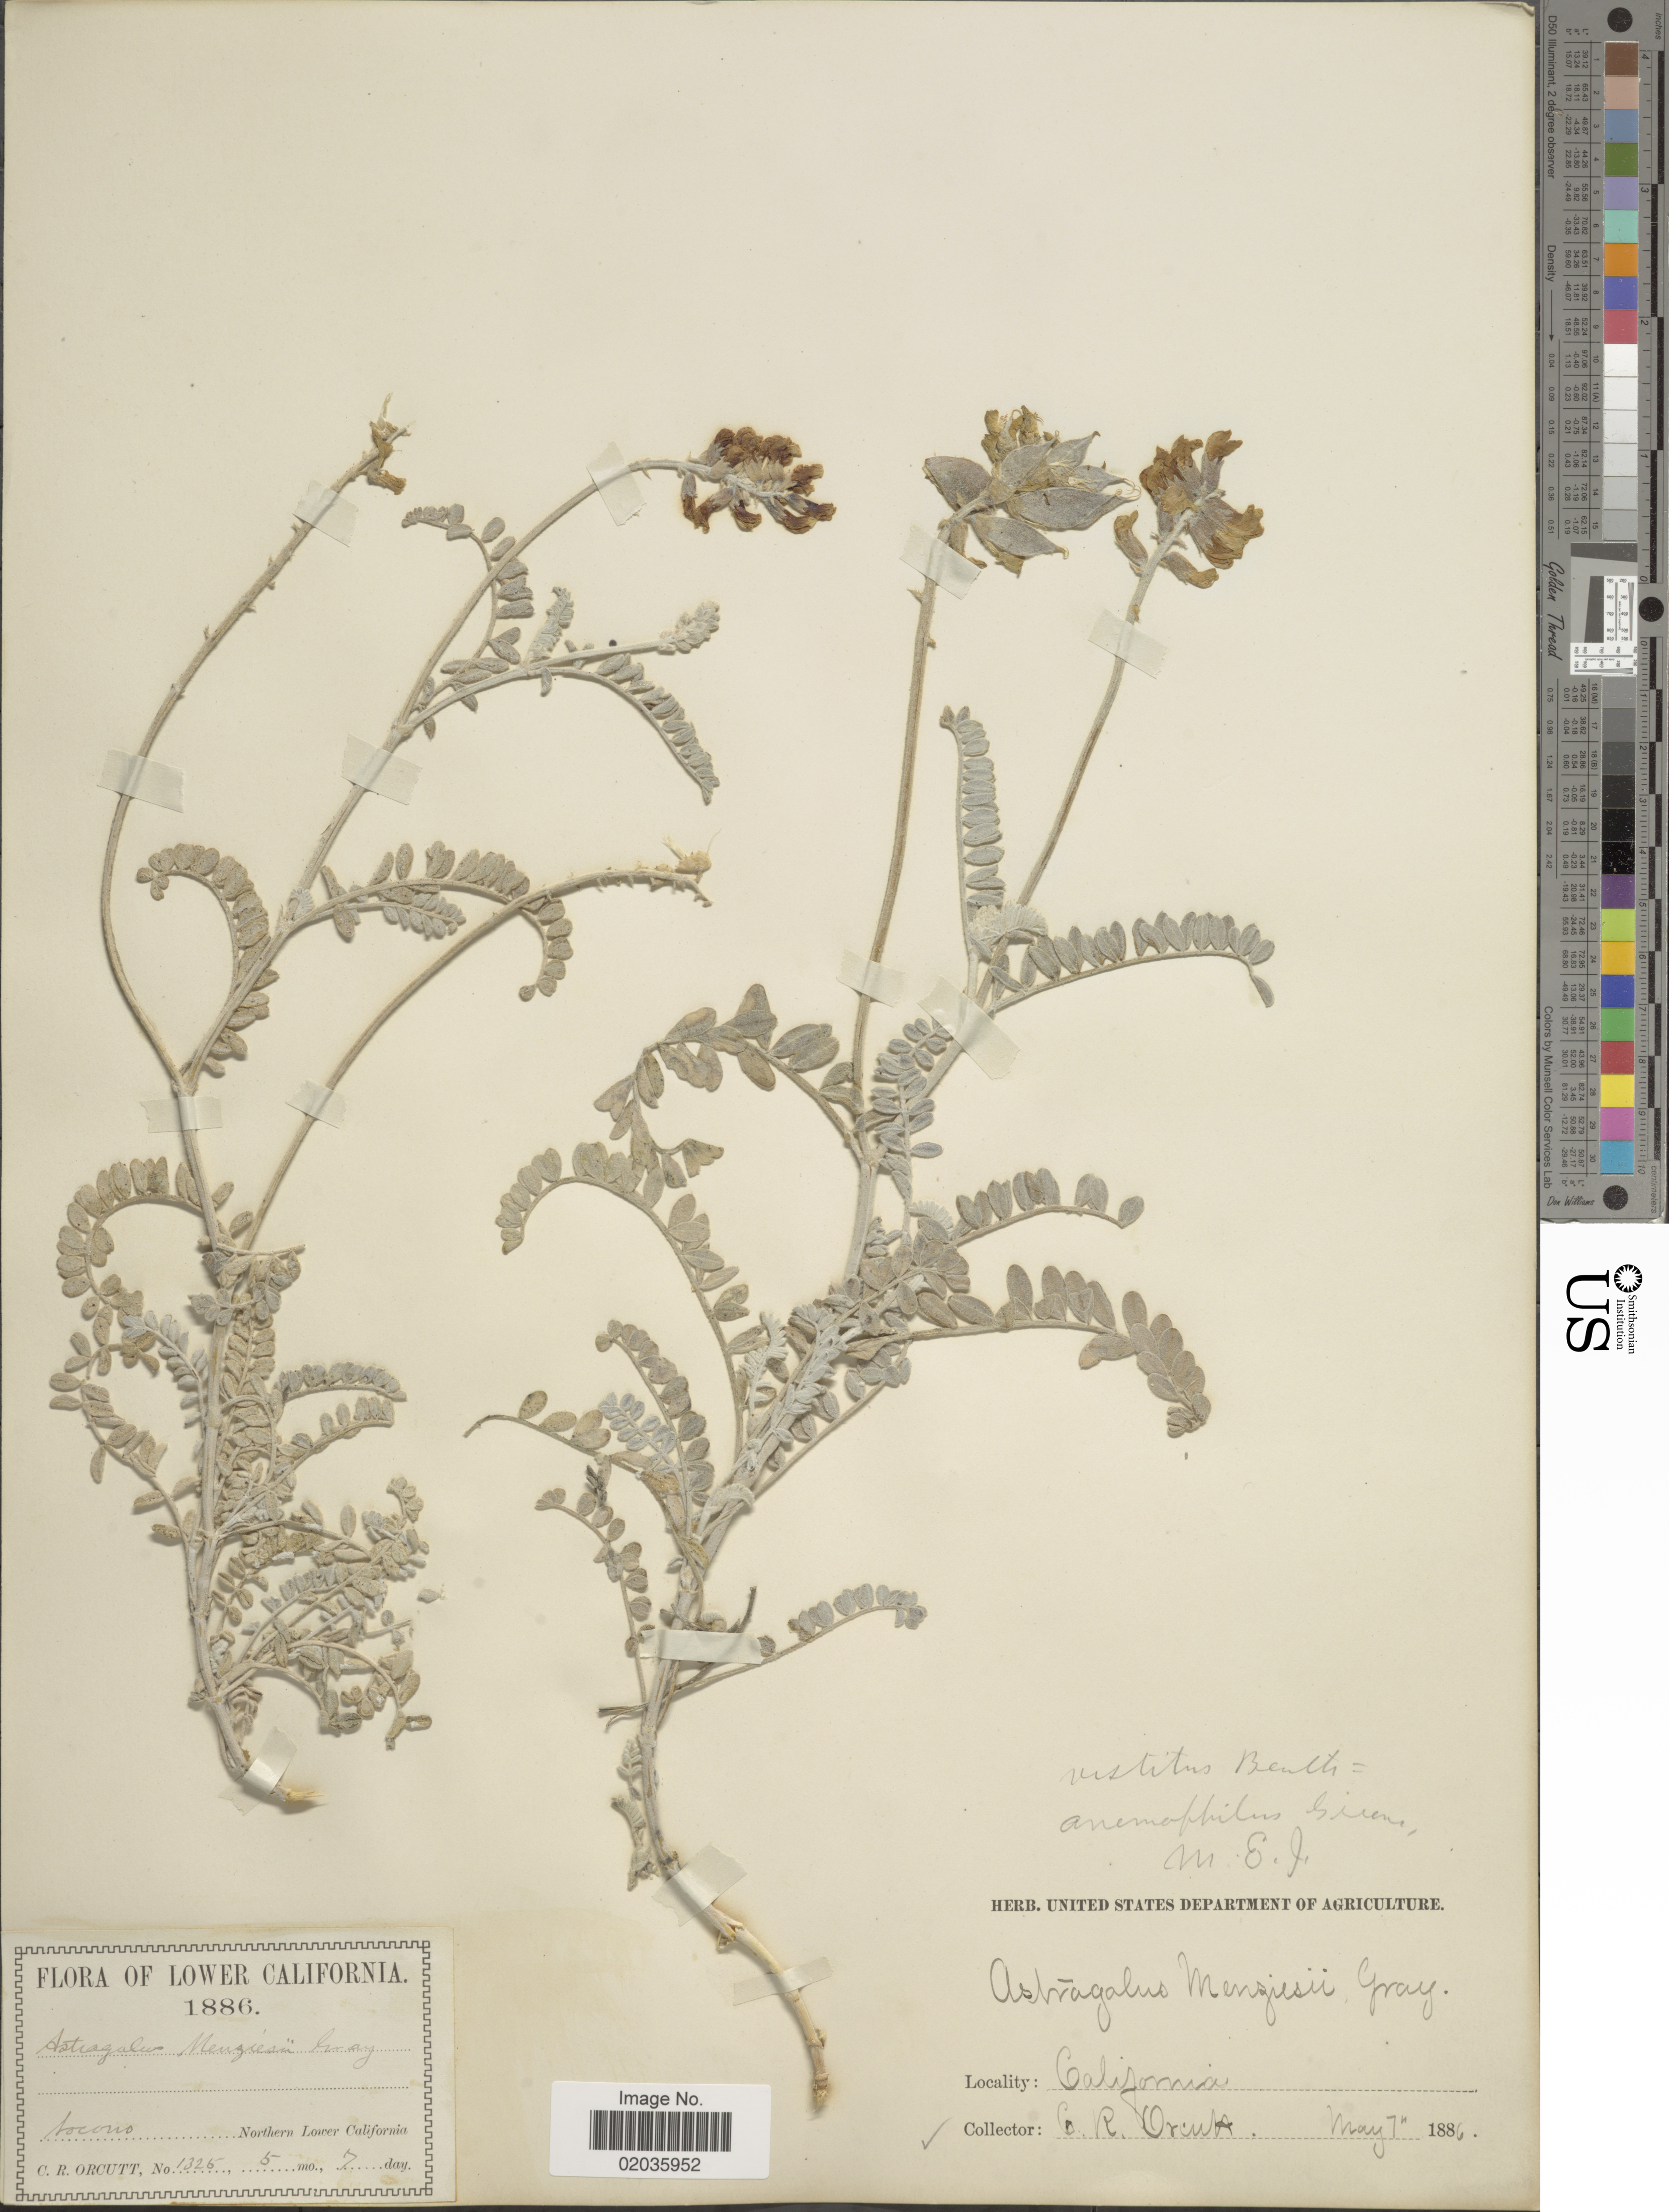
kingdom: Plantae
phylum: Tracheophyta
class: Magnoliopsida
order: Fabales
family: Fabaceae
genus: Astragalus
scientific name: Astragalus anemophilus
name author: Greene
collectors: C. R. Orcutt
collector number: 1325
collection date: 1886-05-07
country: Mexico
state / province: Baja California Norte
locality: Lower California. Northern Lower California.